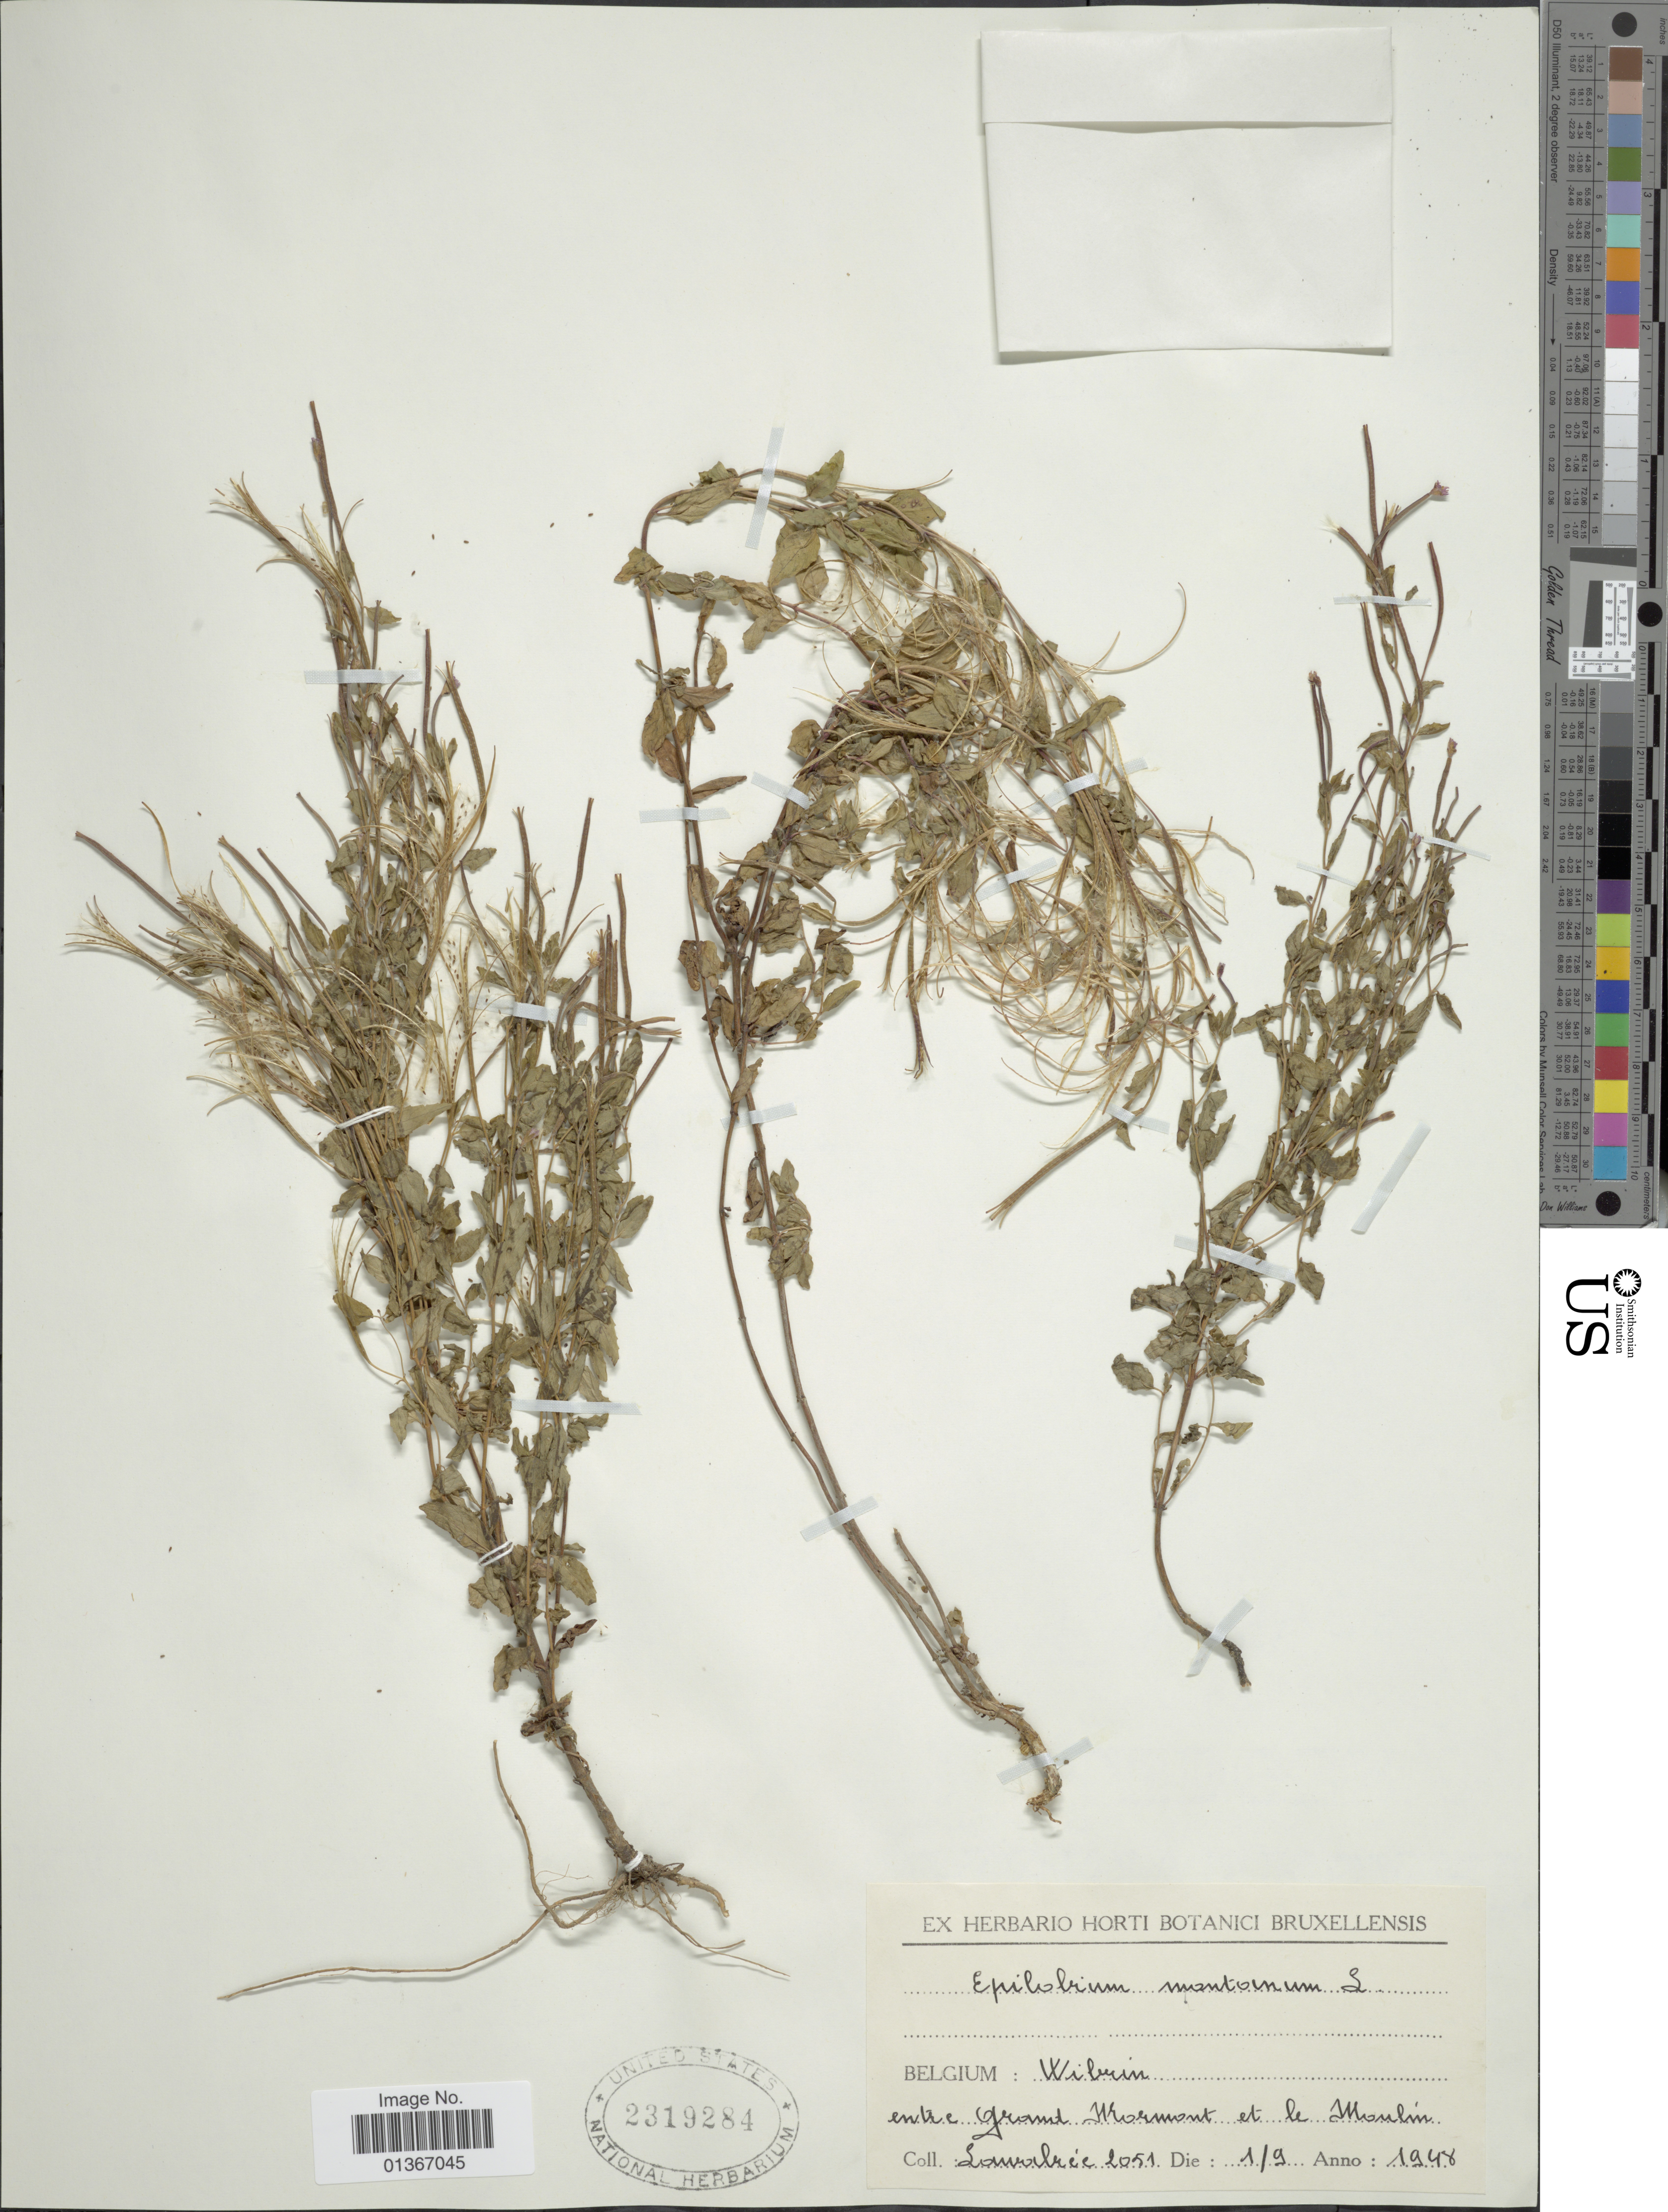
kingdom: Plantae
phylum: Tracheophyta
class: Magnoliopsida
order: Myrtales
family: Onagraceae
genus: Epilobium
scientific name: Epilobium montanum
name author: L.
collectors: Louvalrée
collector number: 2051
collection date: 1948-09-01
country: Belgium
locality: Wibrin, entre Gramt Mormont et le Moulín. [interpreted]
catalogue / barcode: US 2319284